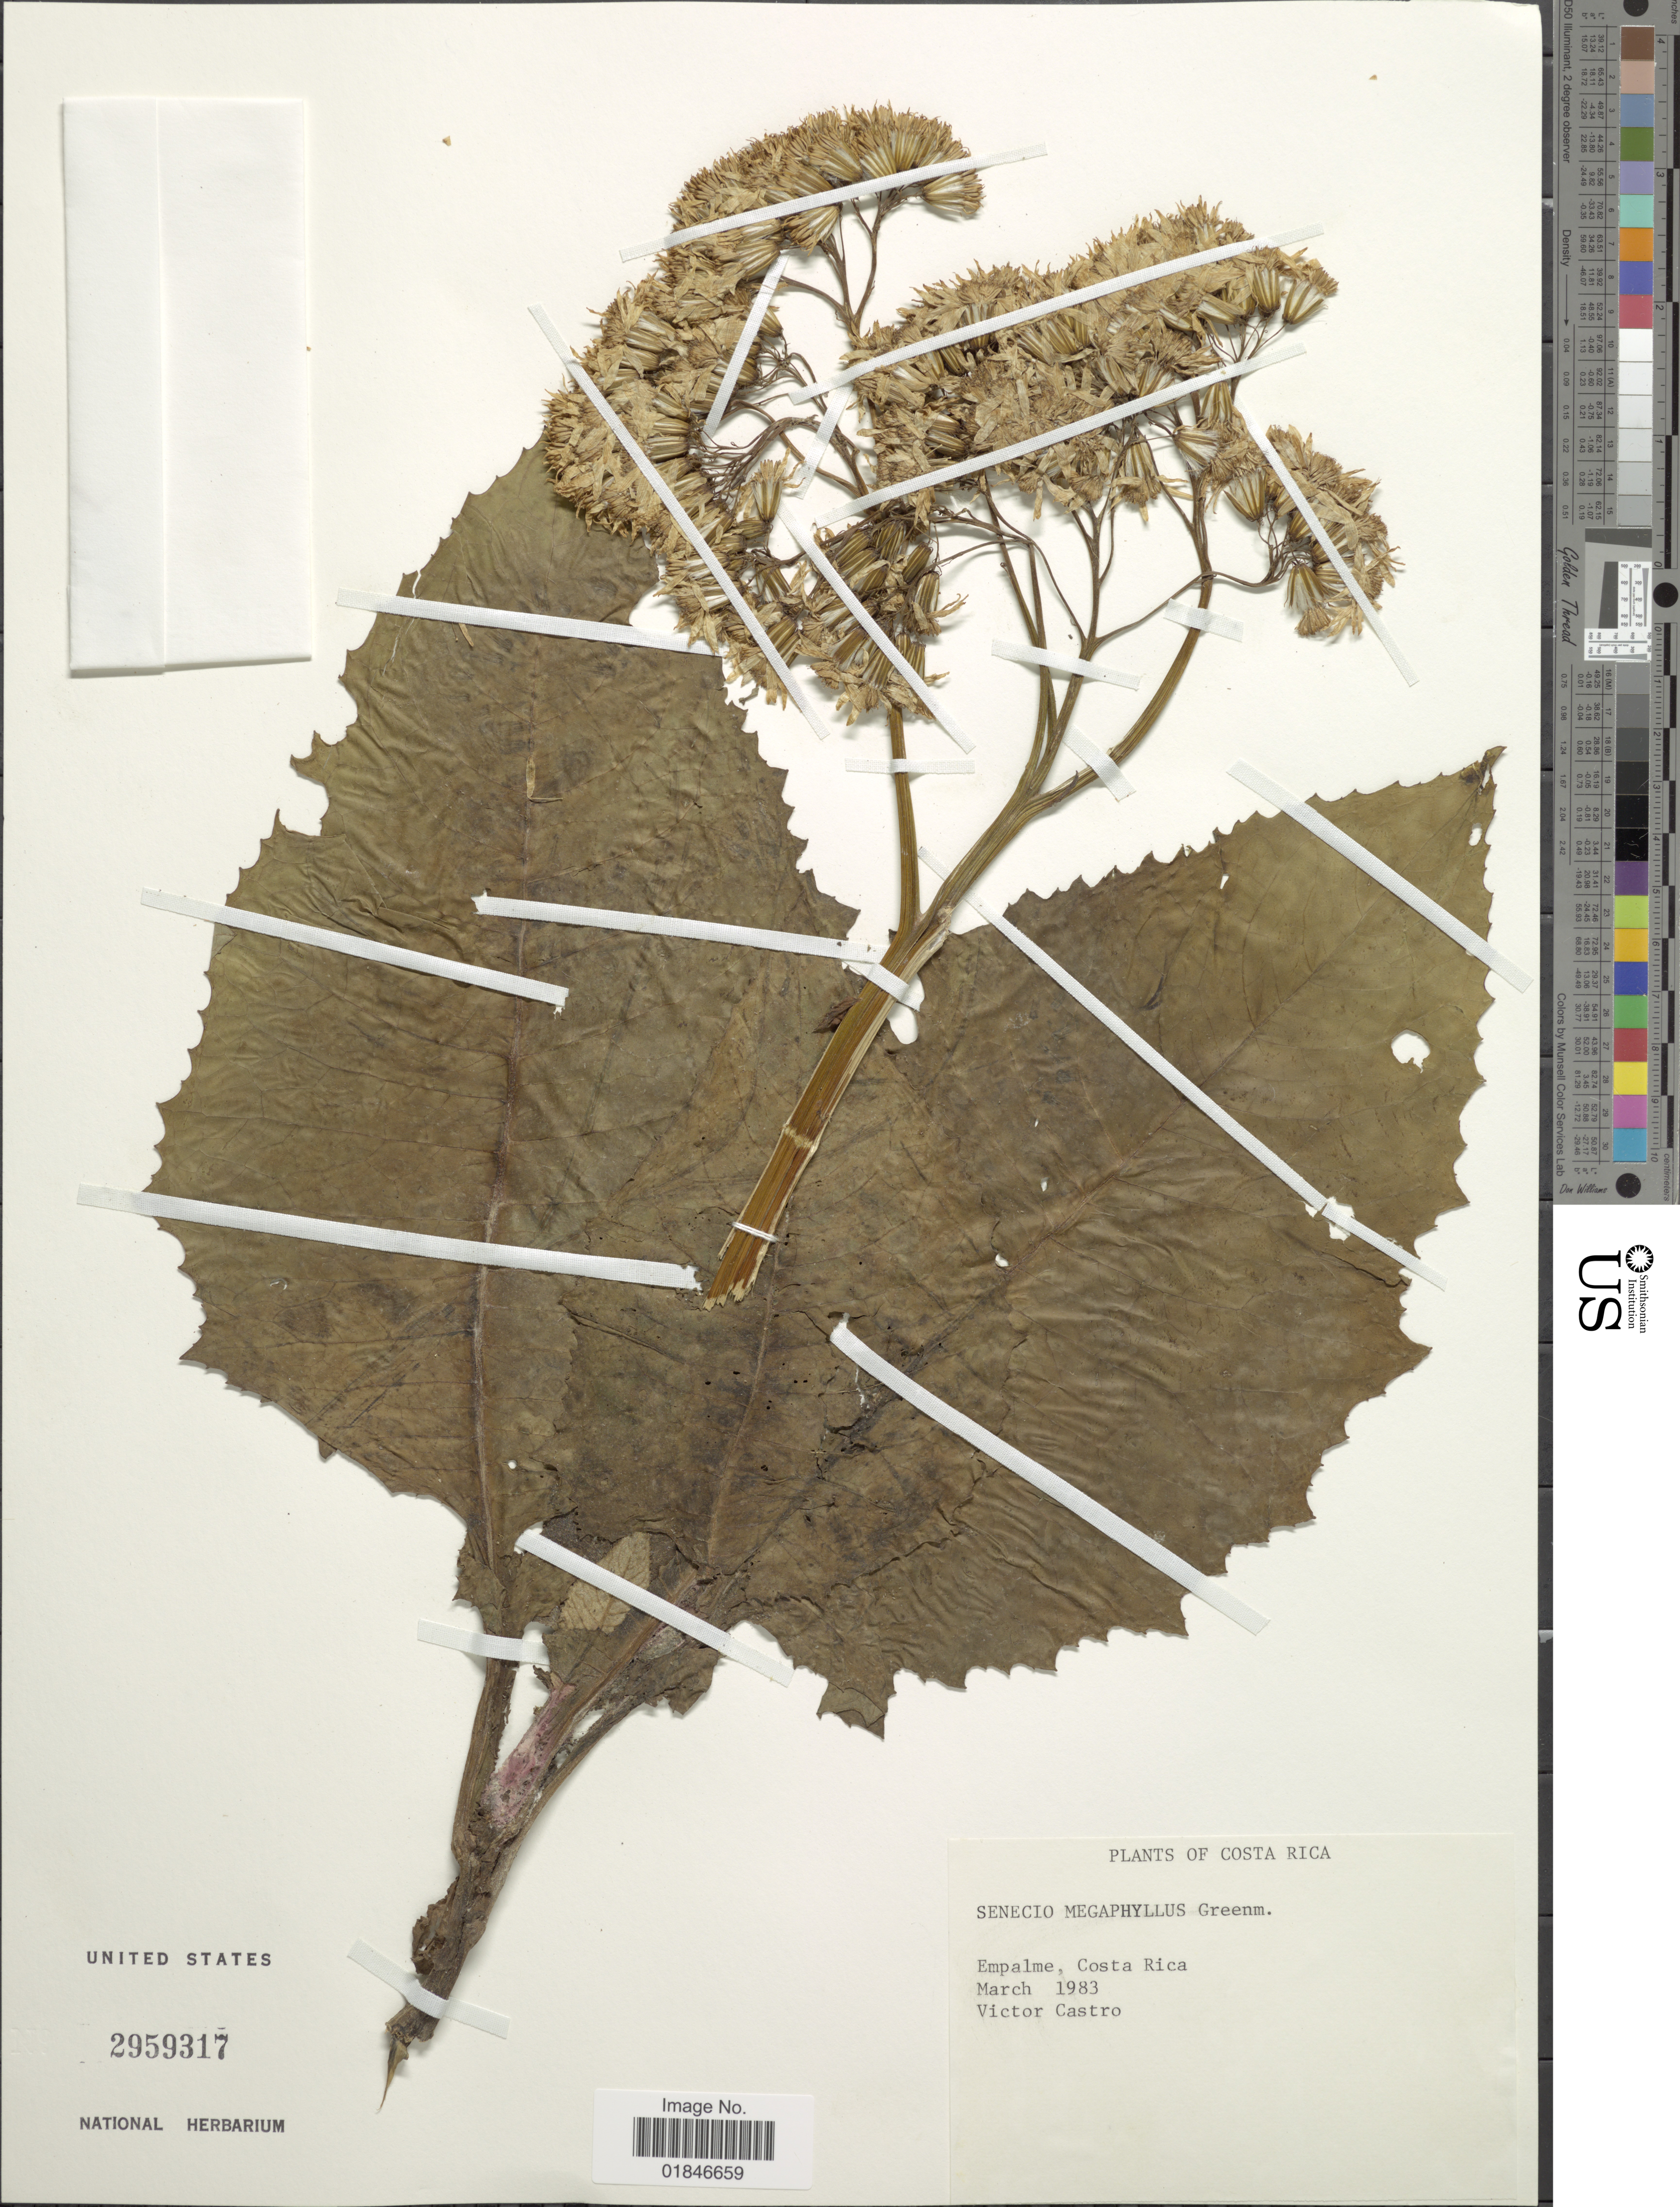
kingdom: Plantae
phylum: Tracheophyta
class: Magnoliopsida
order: Asterales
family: Asteraceae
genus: Jessea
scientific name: Jessea megaphylla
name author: (Greenm.) H. Rob. & Cuatrec.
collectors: V. Castro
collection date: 1983-03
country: Costa Rica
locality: Costa Rica. Empalme.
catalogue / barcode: US 2959317